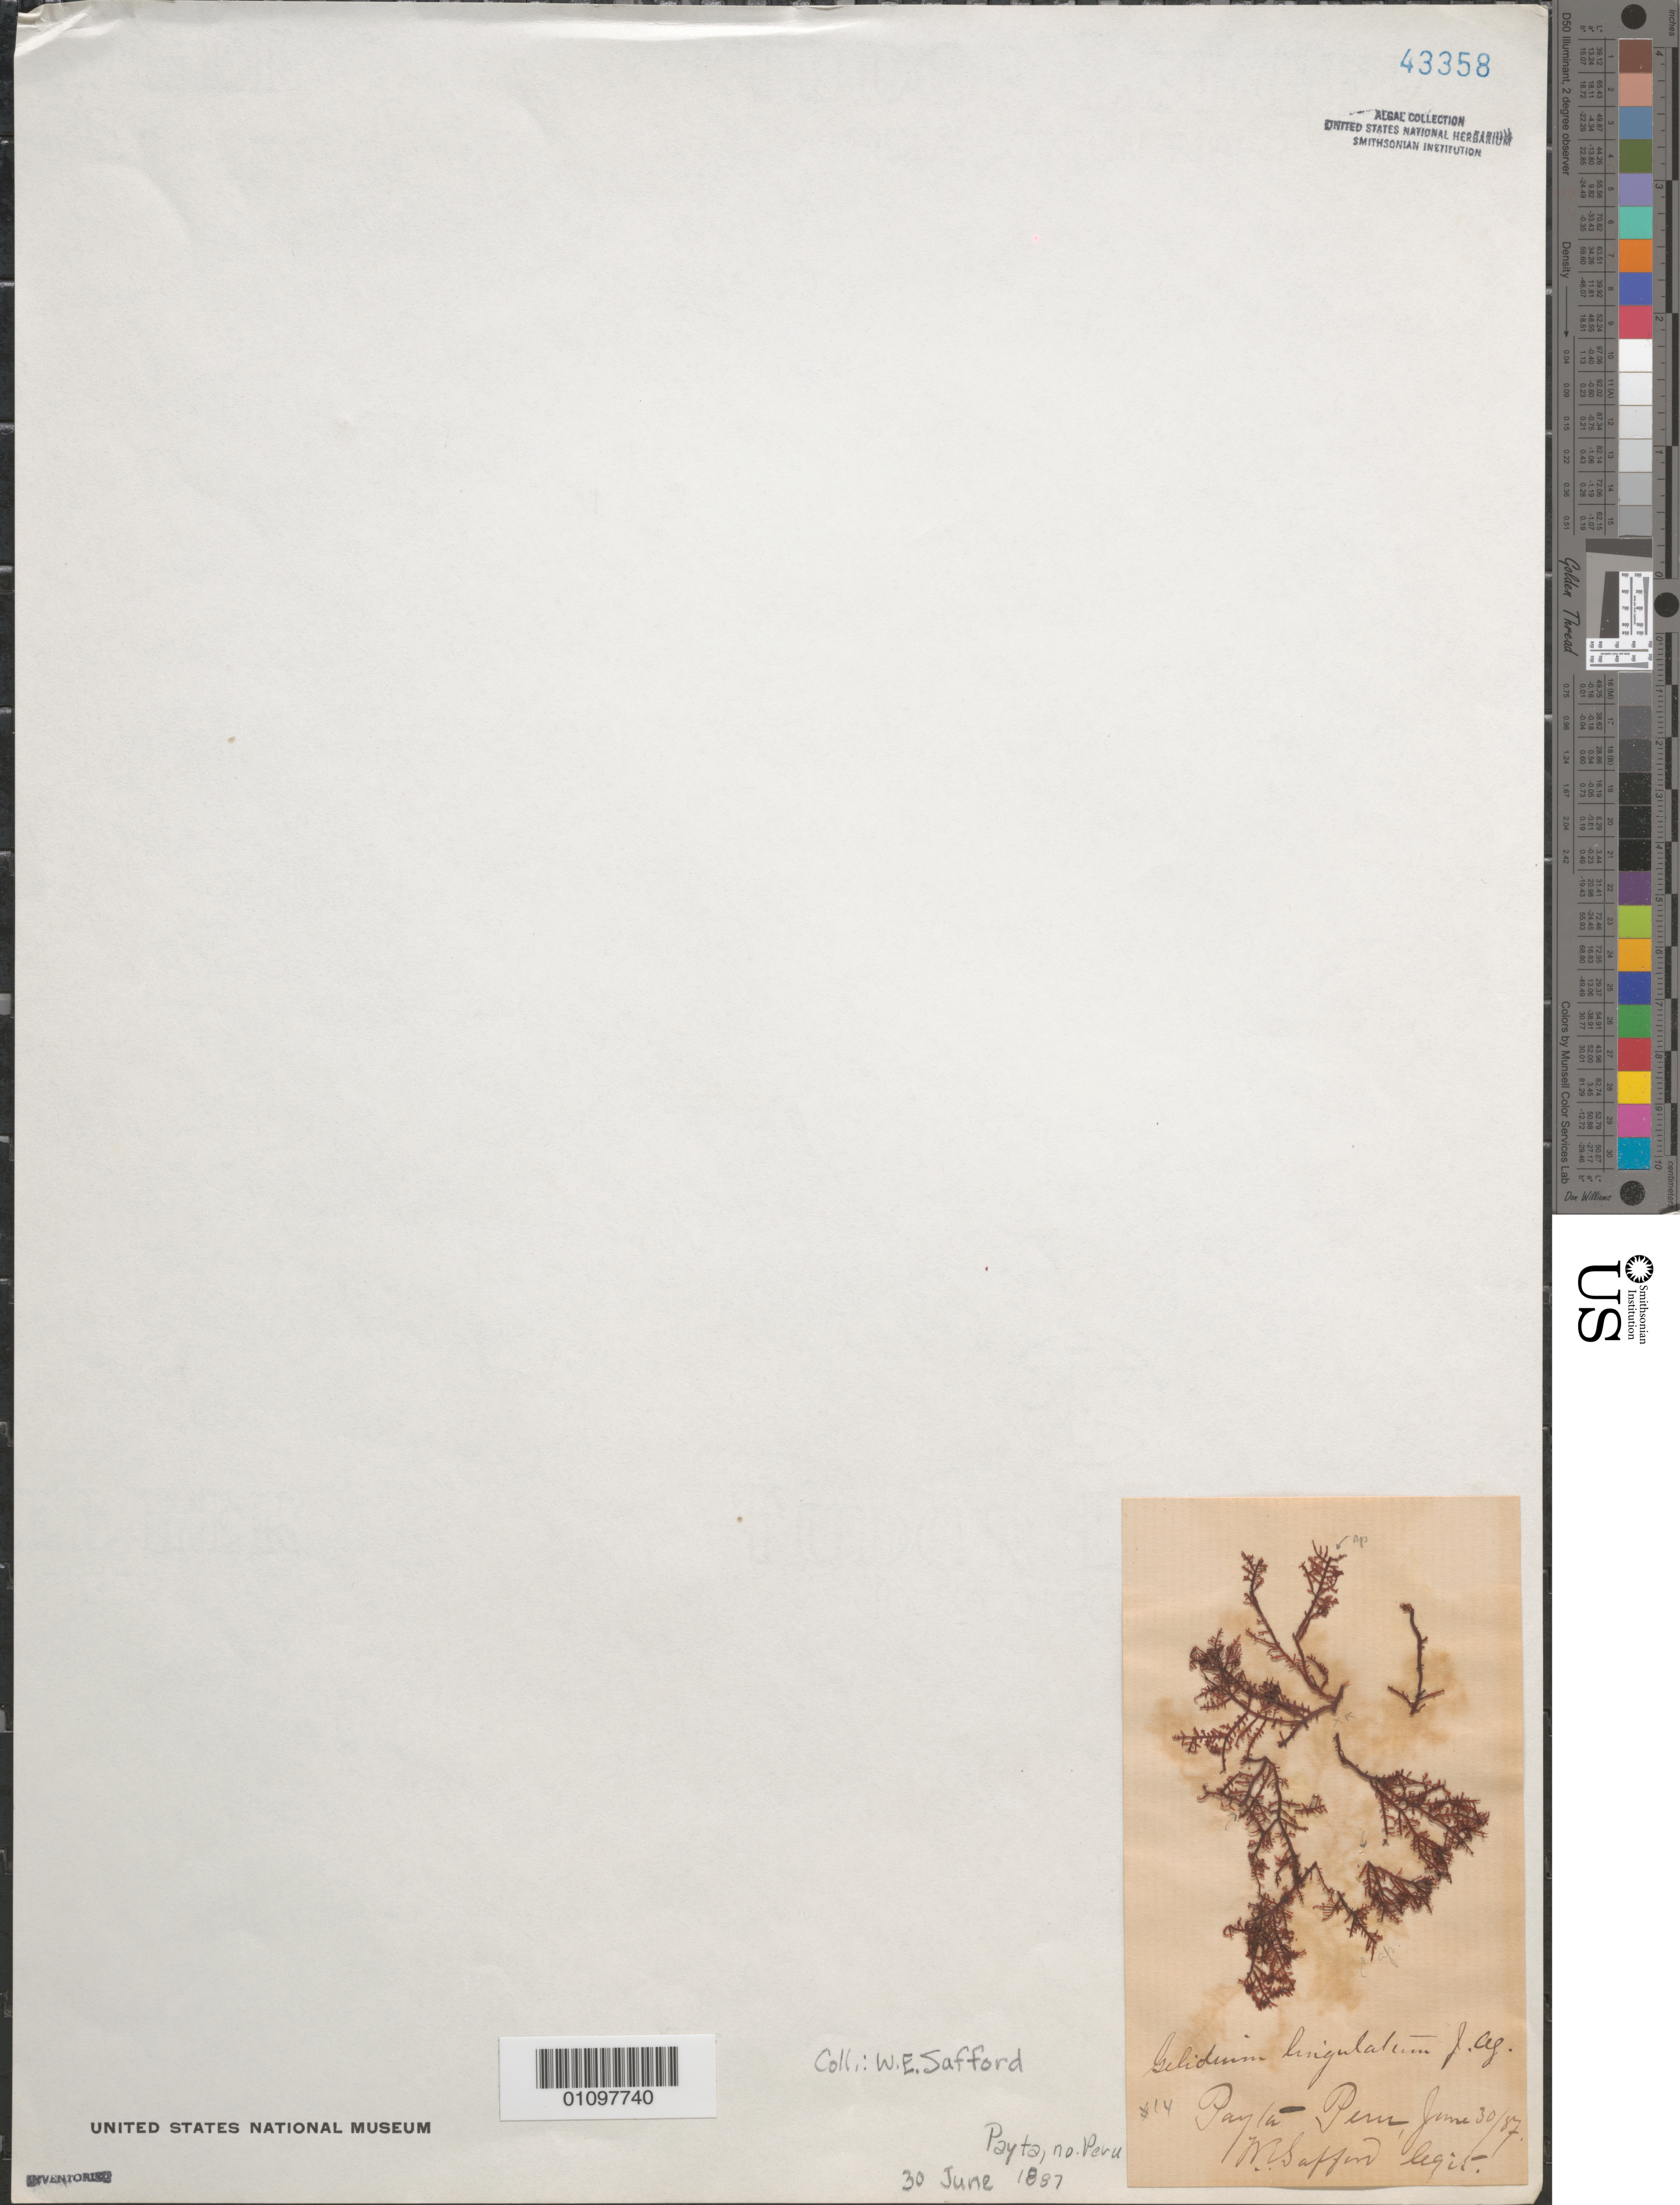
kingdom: Plantae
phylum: Rhodophyta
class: Florideophyceae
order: Gelidiales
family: Gelidiaceae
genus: Gelidium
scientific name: Gelidium lingulatum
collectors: W. E. Safford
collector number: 14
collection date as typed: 30 Jun 1887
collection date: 1887-06-30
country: Peru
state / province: Piura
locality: Paita (Payta)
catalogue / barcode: US 43358